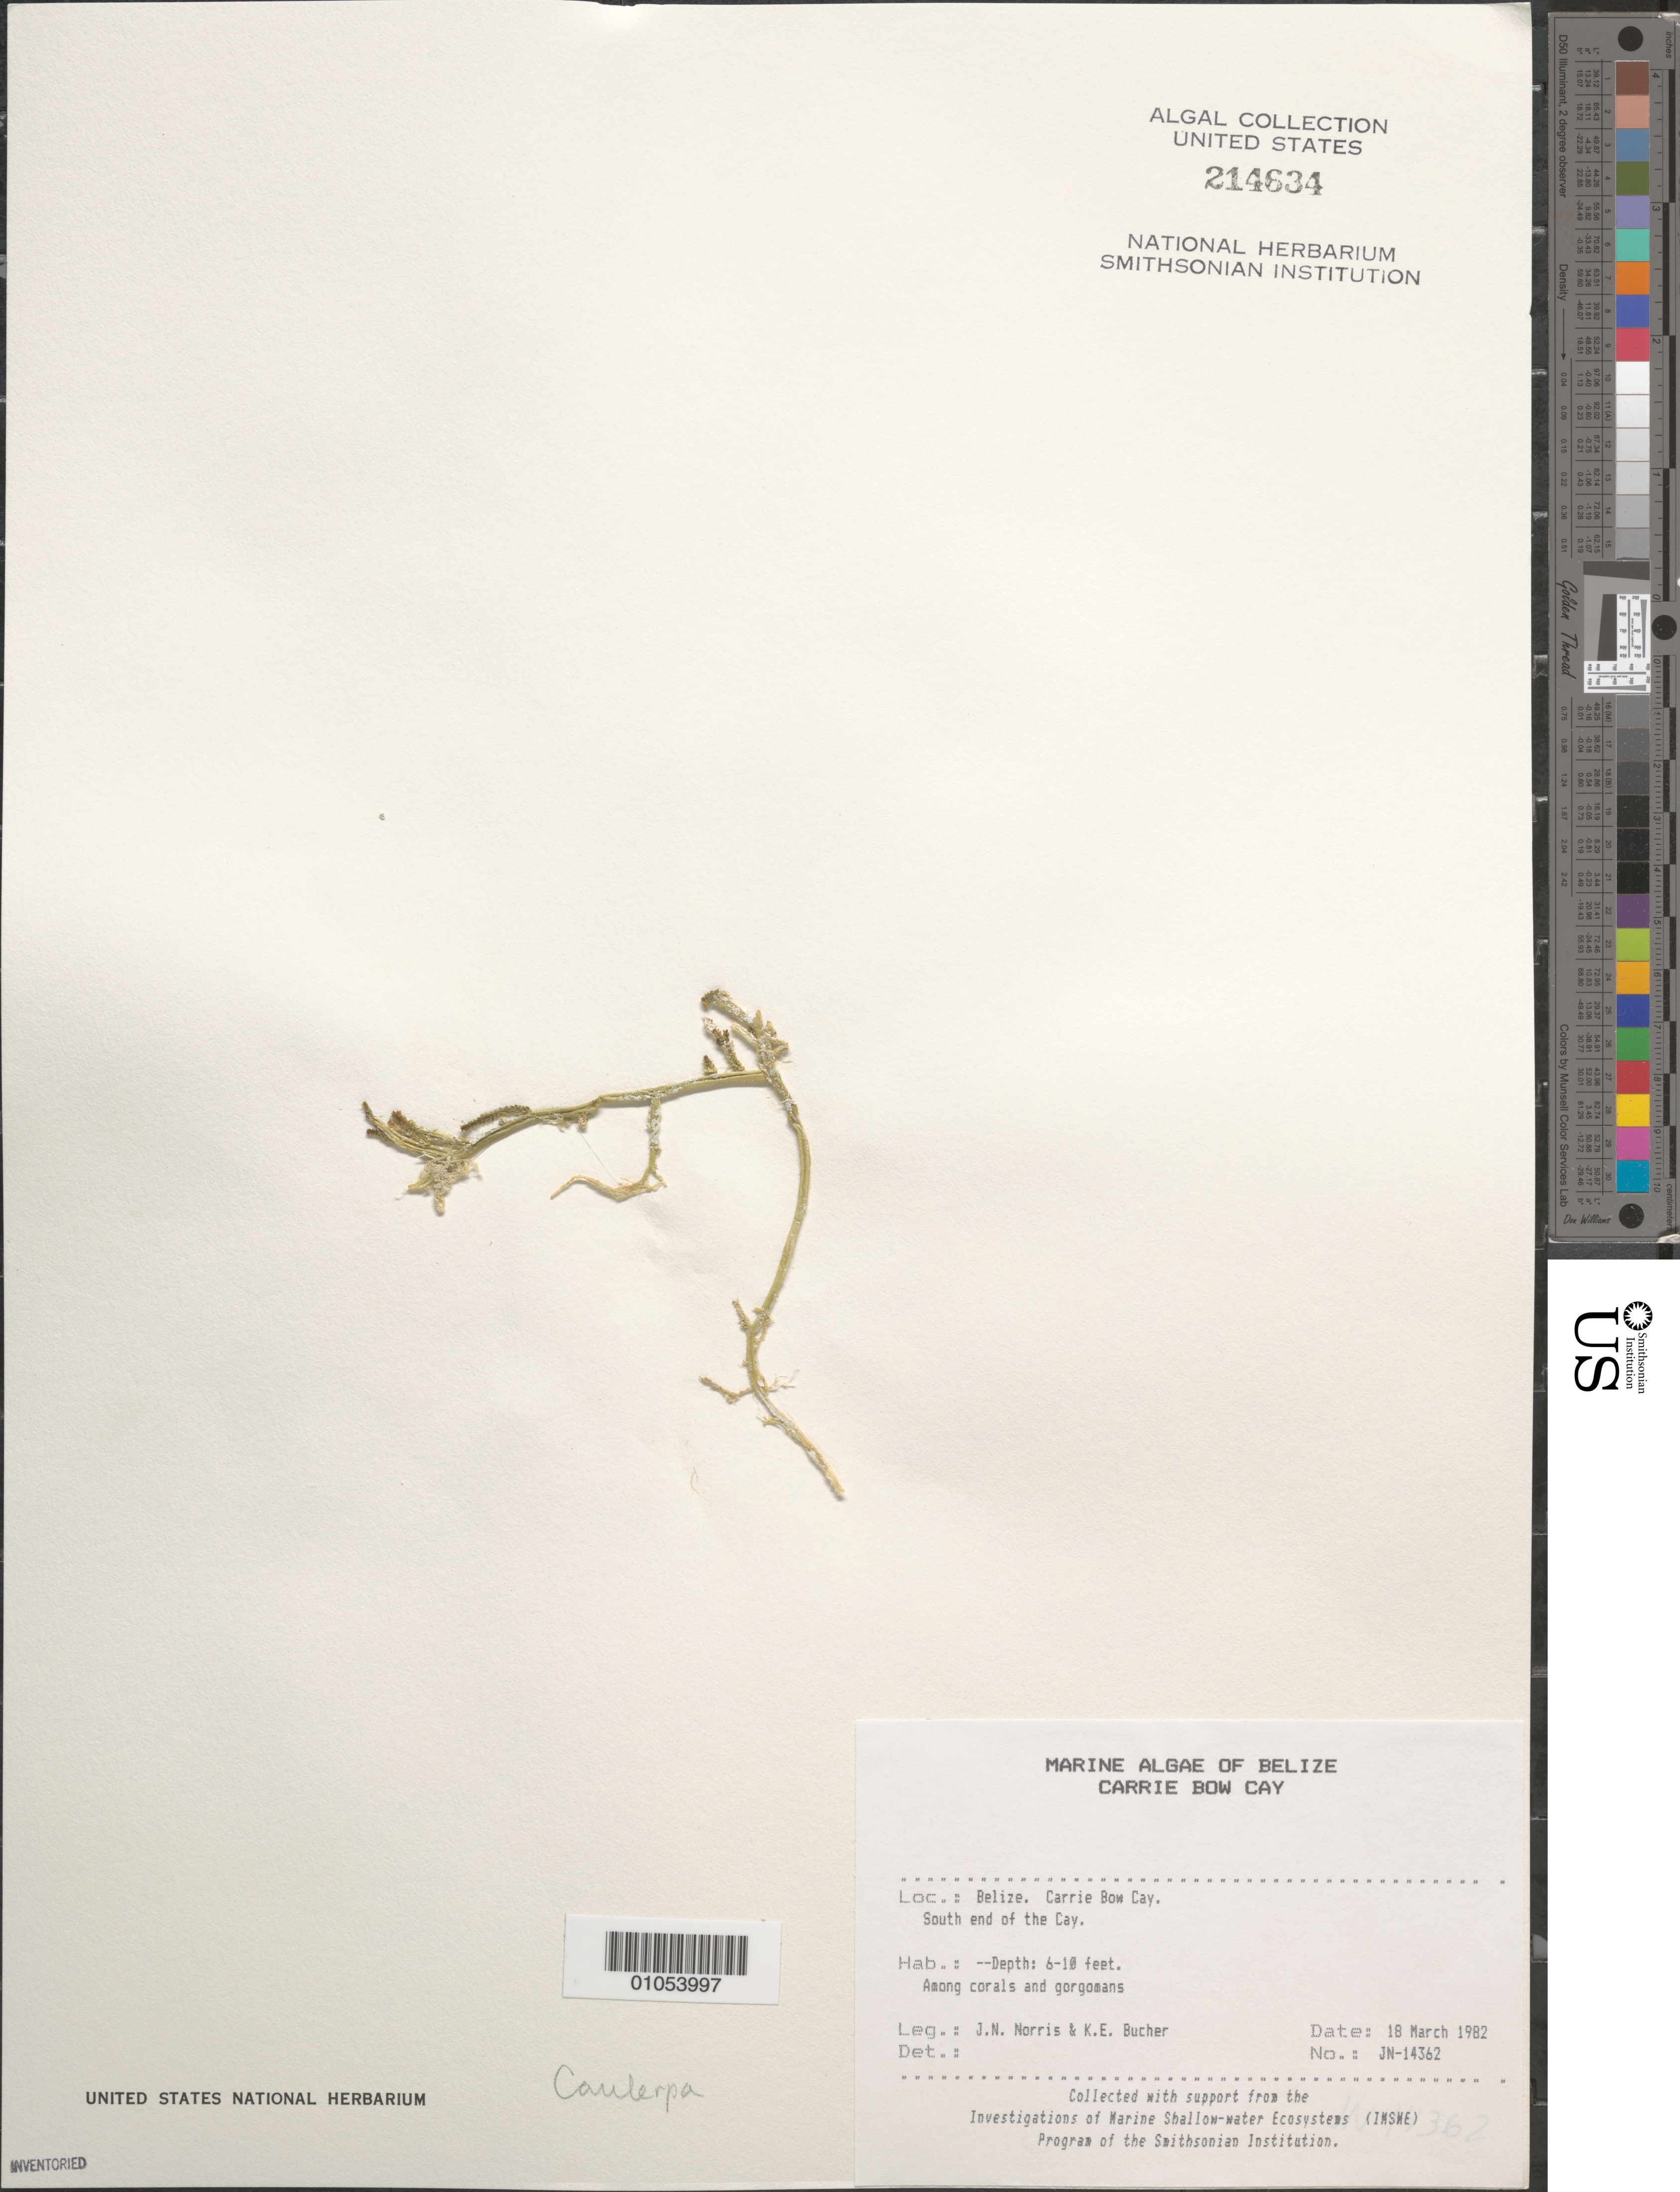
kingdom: Plantae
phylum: Chlorophyta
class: Ulvophyceae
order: Bryopsidales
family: Caulerpaceae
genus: Caulerpa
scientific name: Caulerpa sp.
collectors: J. N. Norris & K. E. Bucher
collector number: JN-14362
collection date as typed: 18 Mar 1982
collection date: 1982-03-18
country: Belize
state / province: Stann Creek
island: Carrie Bow Cay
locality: South end of Carrie Bow Cay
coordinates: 16 48'N, 88 05'W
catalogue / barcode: US 214634